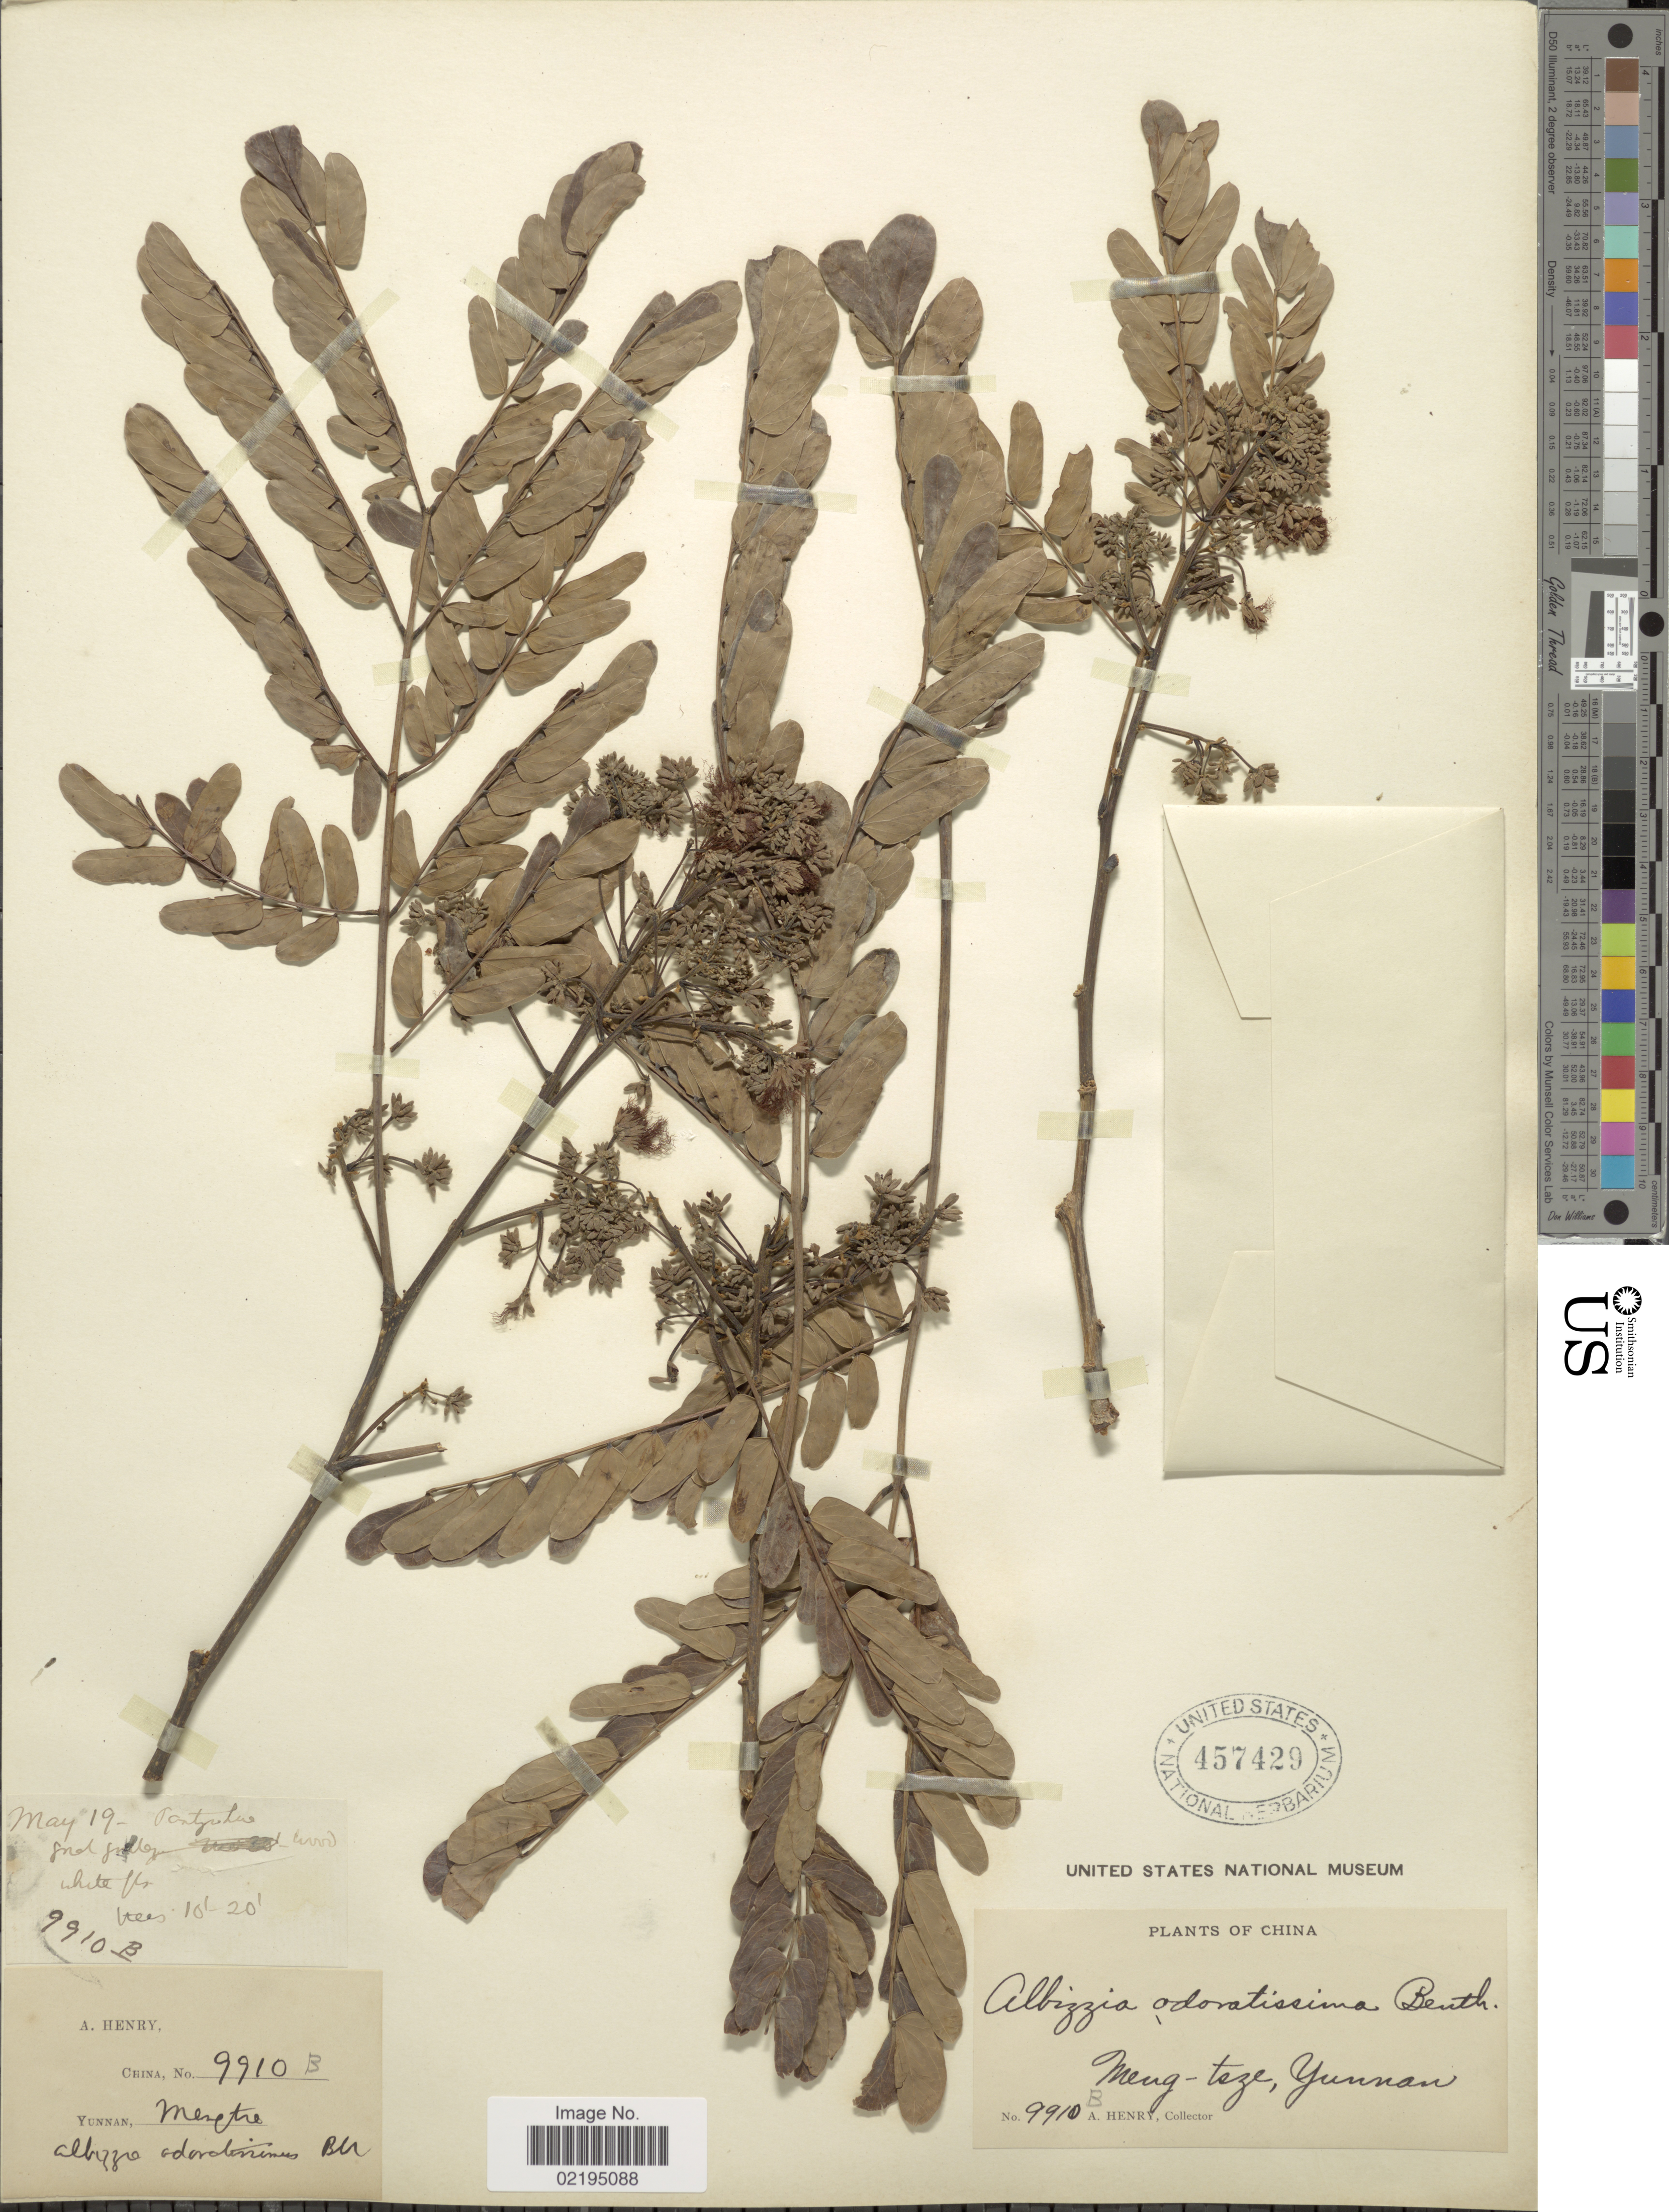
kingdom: Plantae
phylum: Tracheophyta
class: Magnoliopsida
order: Fabales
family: Fabaceae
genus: Albizia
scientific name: Albizia odoratissima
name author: (L. f.) Benth.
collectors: A. Henry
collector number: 9910 B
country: China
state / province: Yunnan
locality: Mengtze.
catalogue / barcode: US 457429